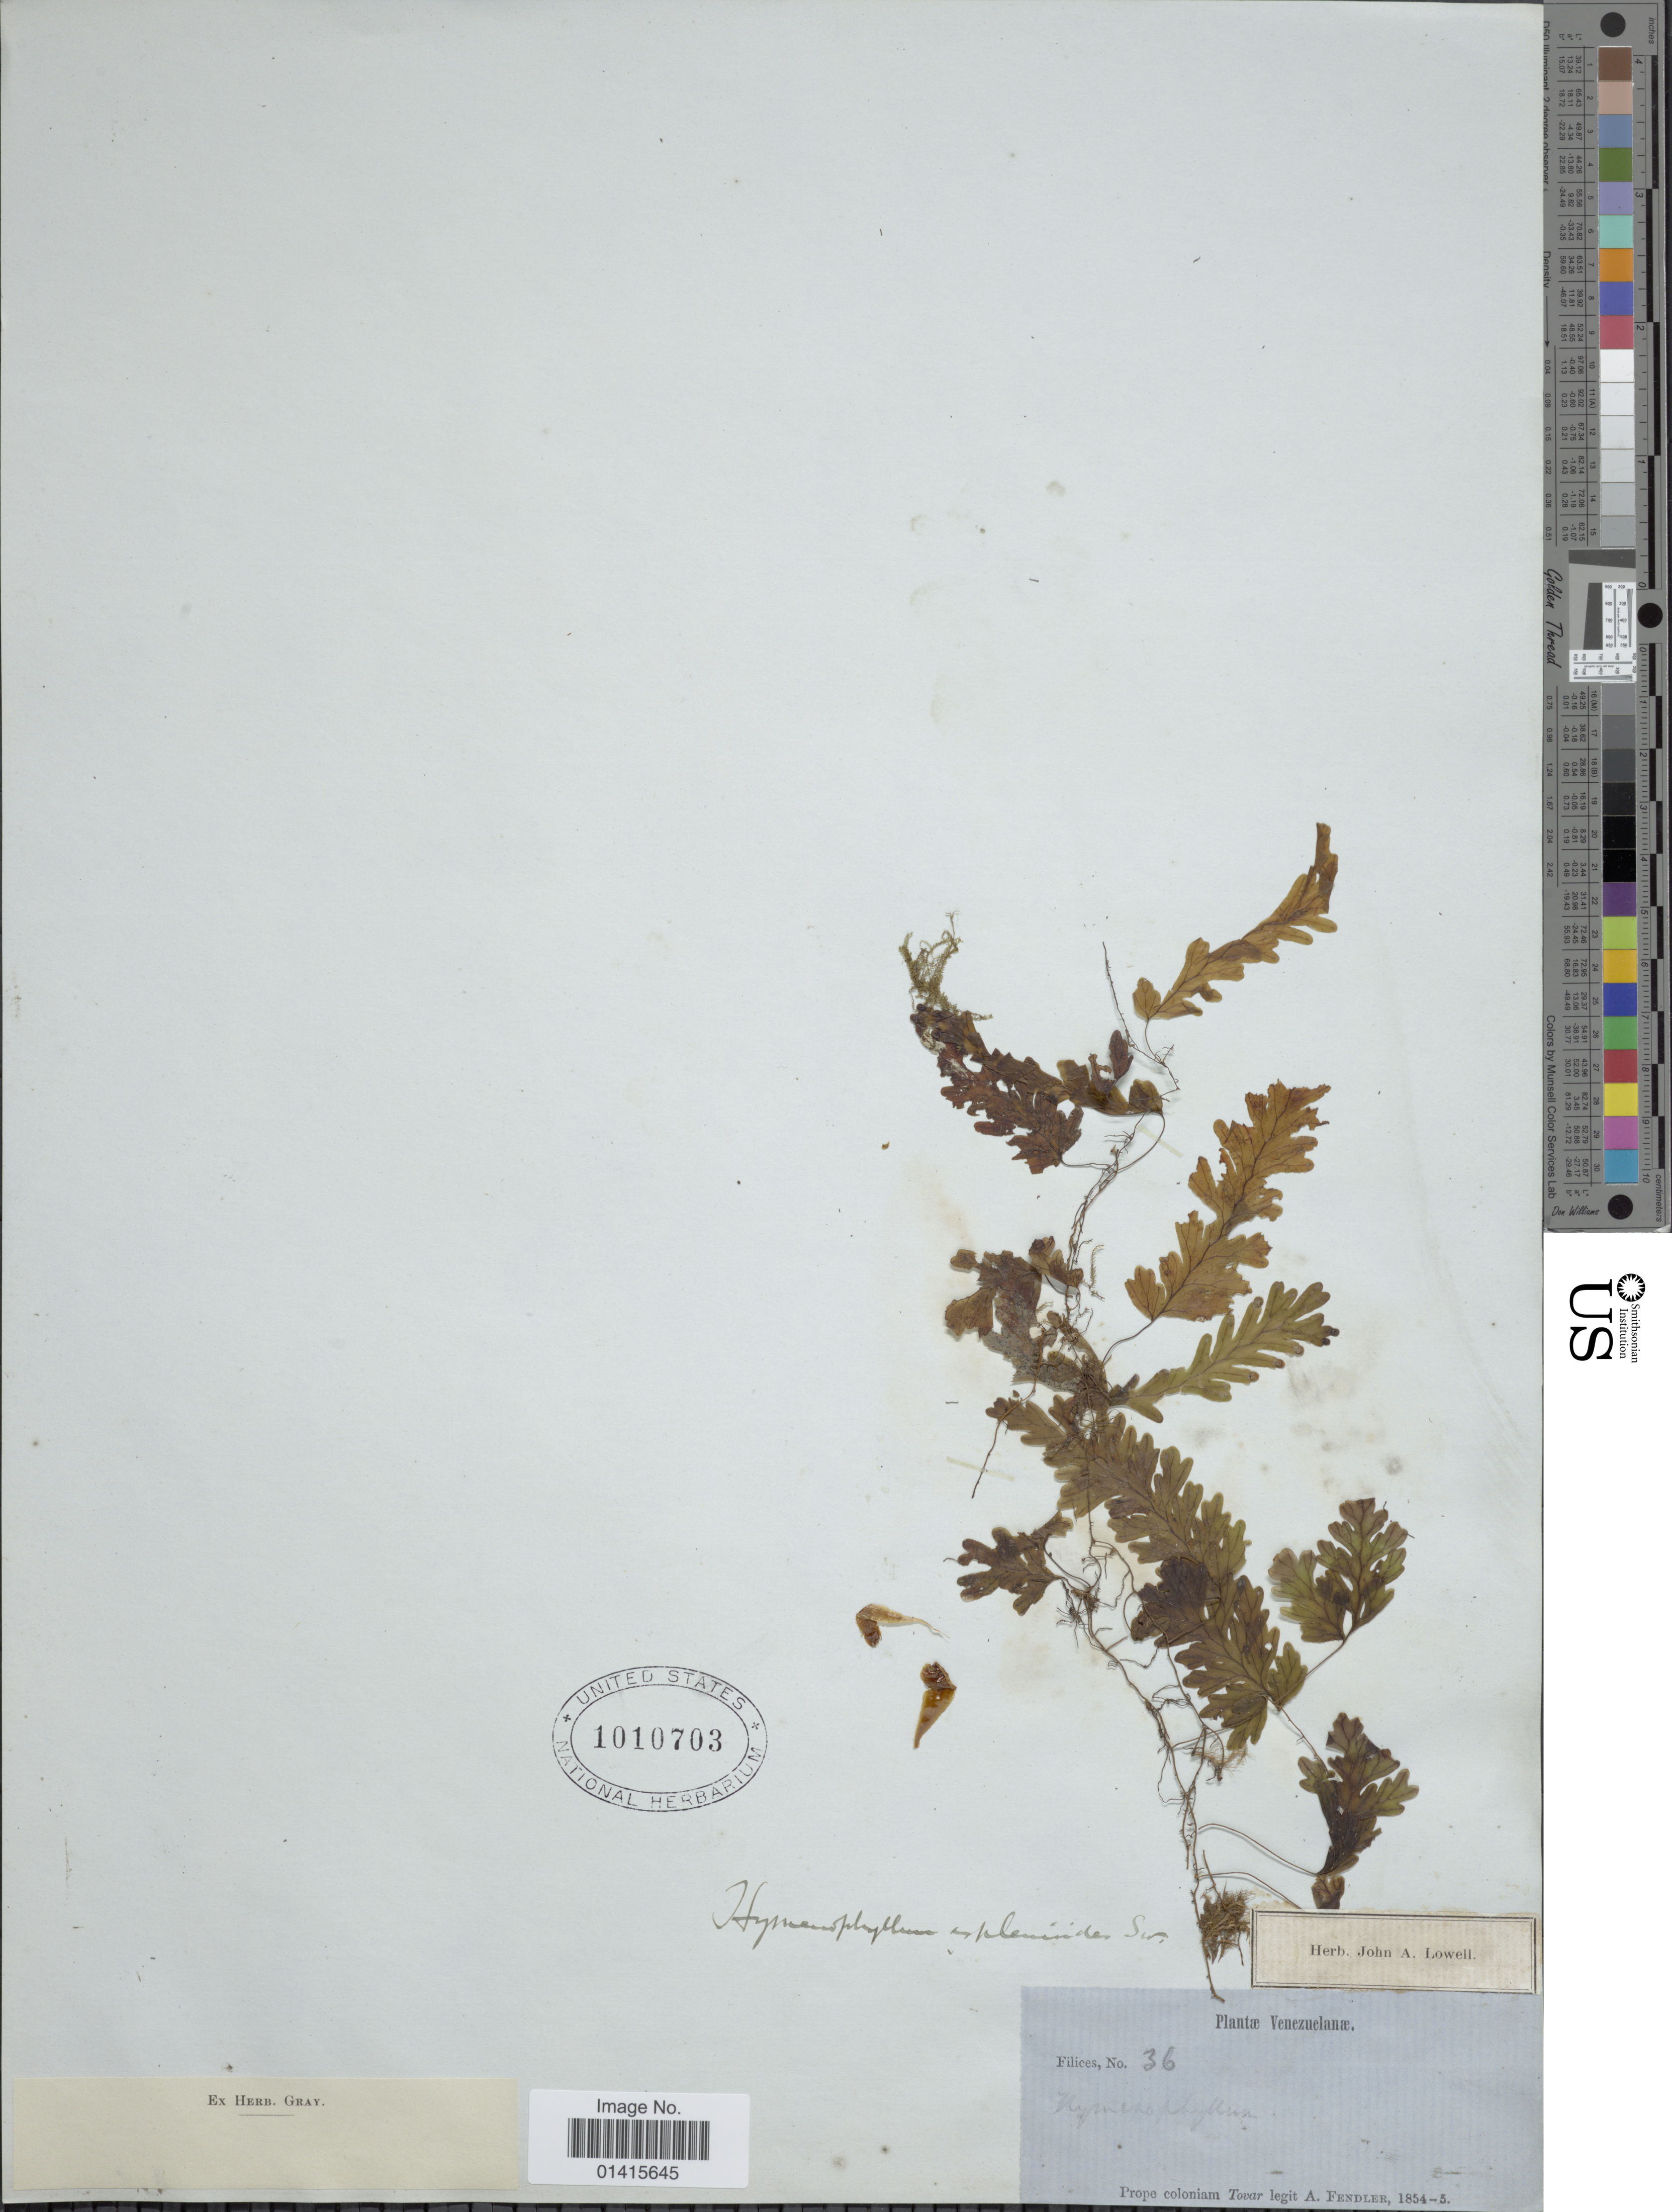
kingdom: Plantae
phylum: Tracheophyta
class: Polypodiopsida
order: Hymenophyllales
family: Hymenophyllaceae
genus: Hymenophyllum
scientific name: Hymenophyllum asplenioides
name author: (Sw.) Sw.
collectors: A. Fendler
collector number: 36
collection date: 1854/1855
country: Venezuela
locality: Prope Coloniam Tovar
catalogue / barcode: US 1010703